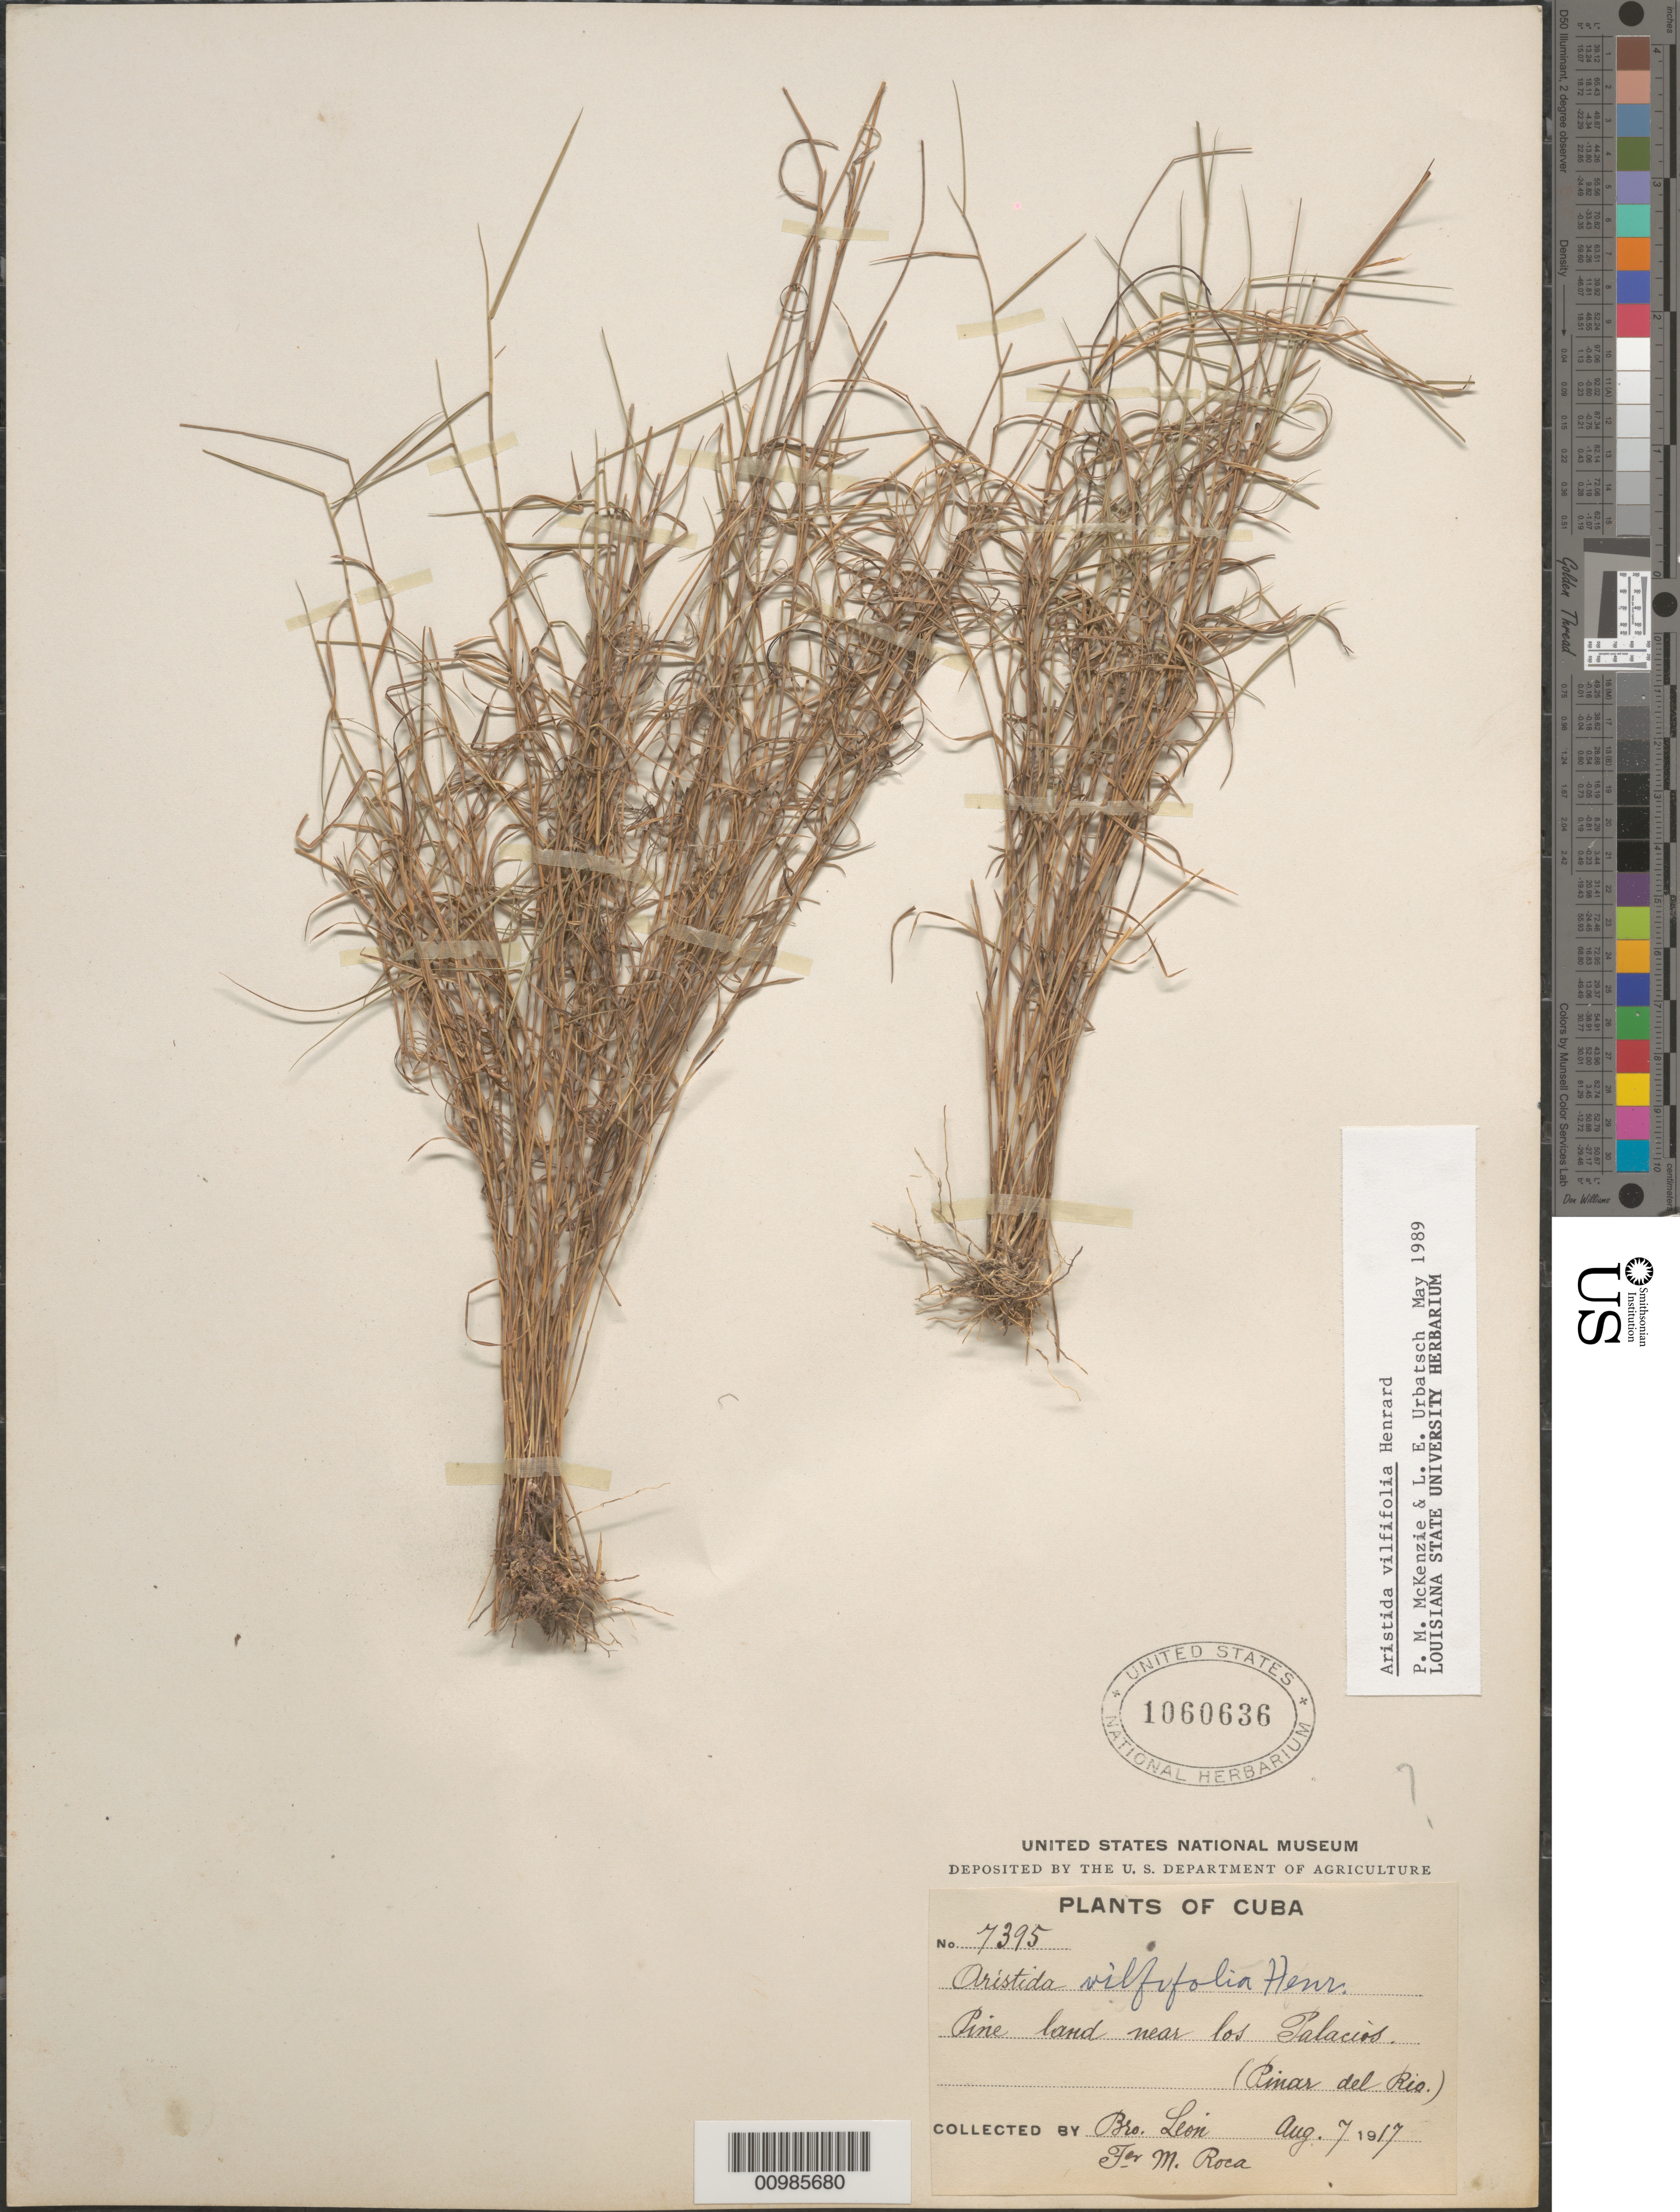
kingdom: Plantae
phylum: Tracheophyta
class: Liliopsida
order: Poales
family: Poaceae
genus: Aristida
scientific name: Aristida vilfifolia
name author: Henr.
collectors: Bro. León & M. Roca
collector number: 7395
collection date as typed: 07 Aug 1917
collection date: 1917-08-07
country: Cuba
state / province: Pinar del Rio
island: Cuba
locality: Los Palacios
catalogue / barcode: US 1060636